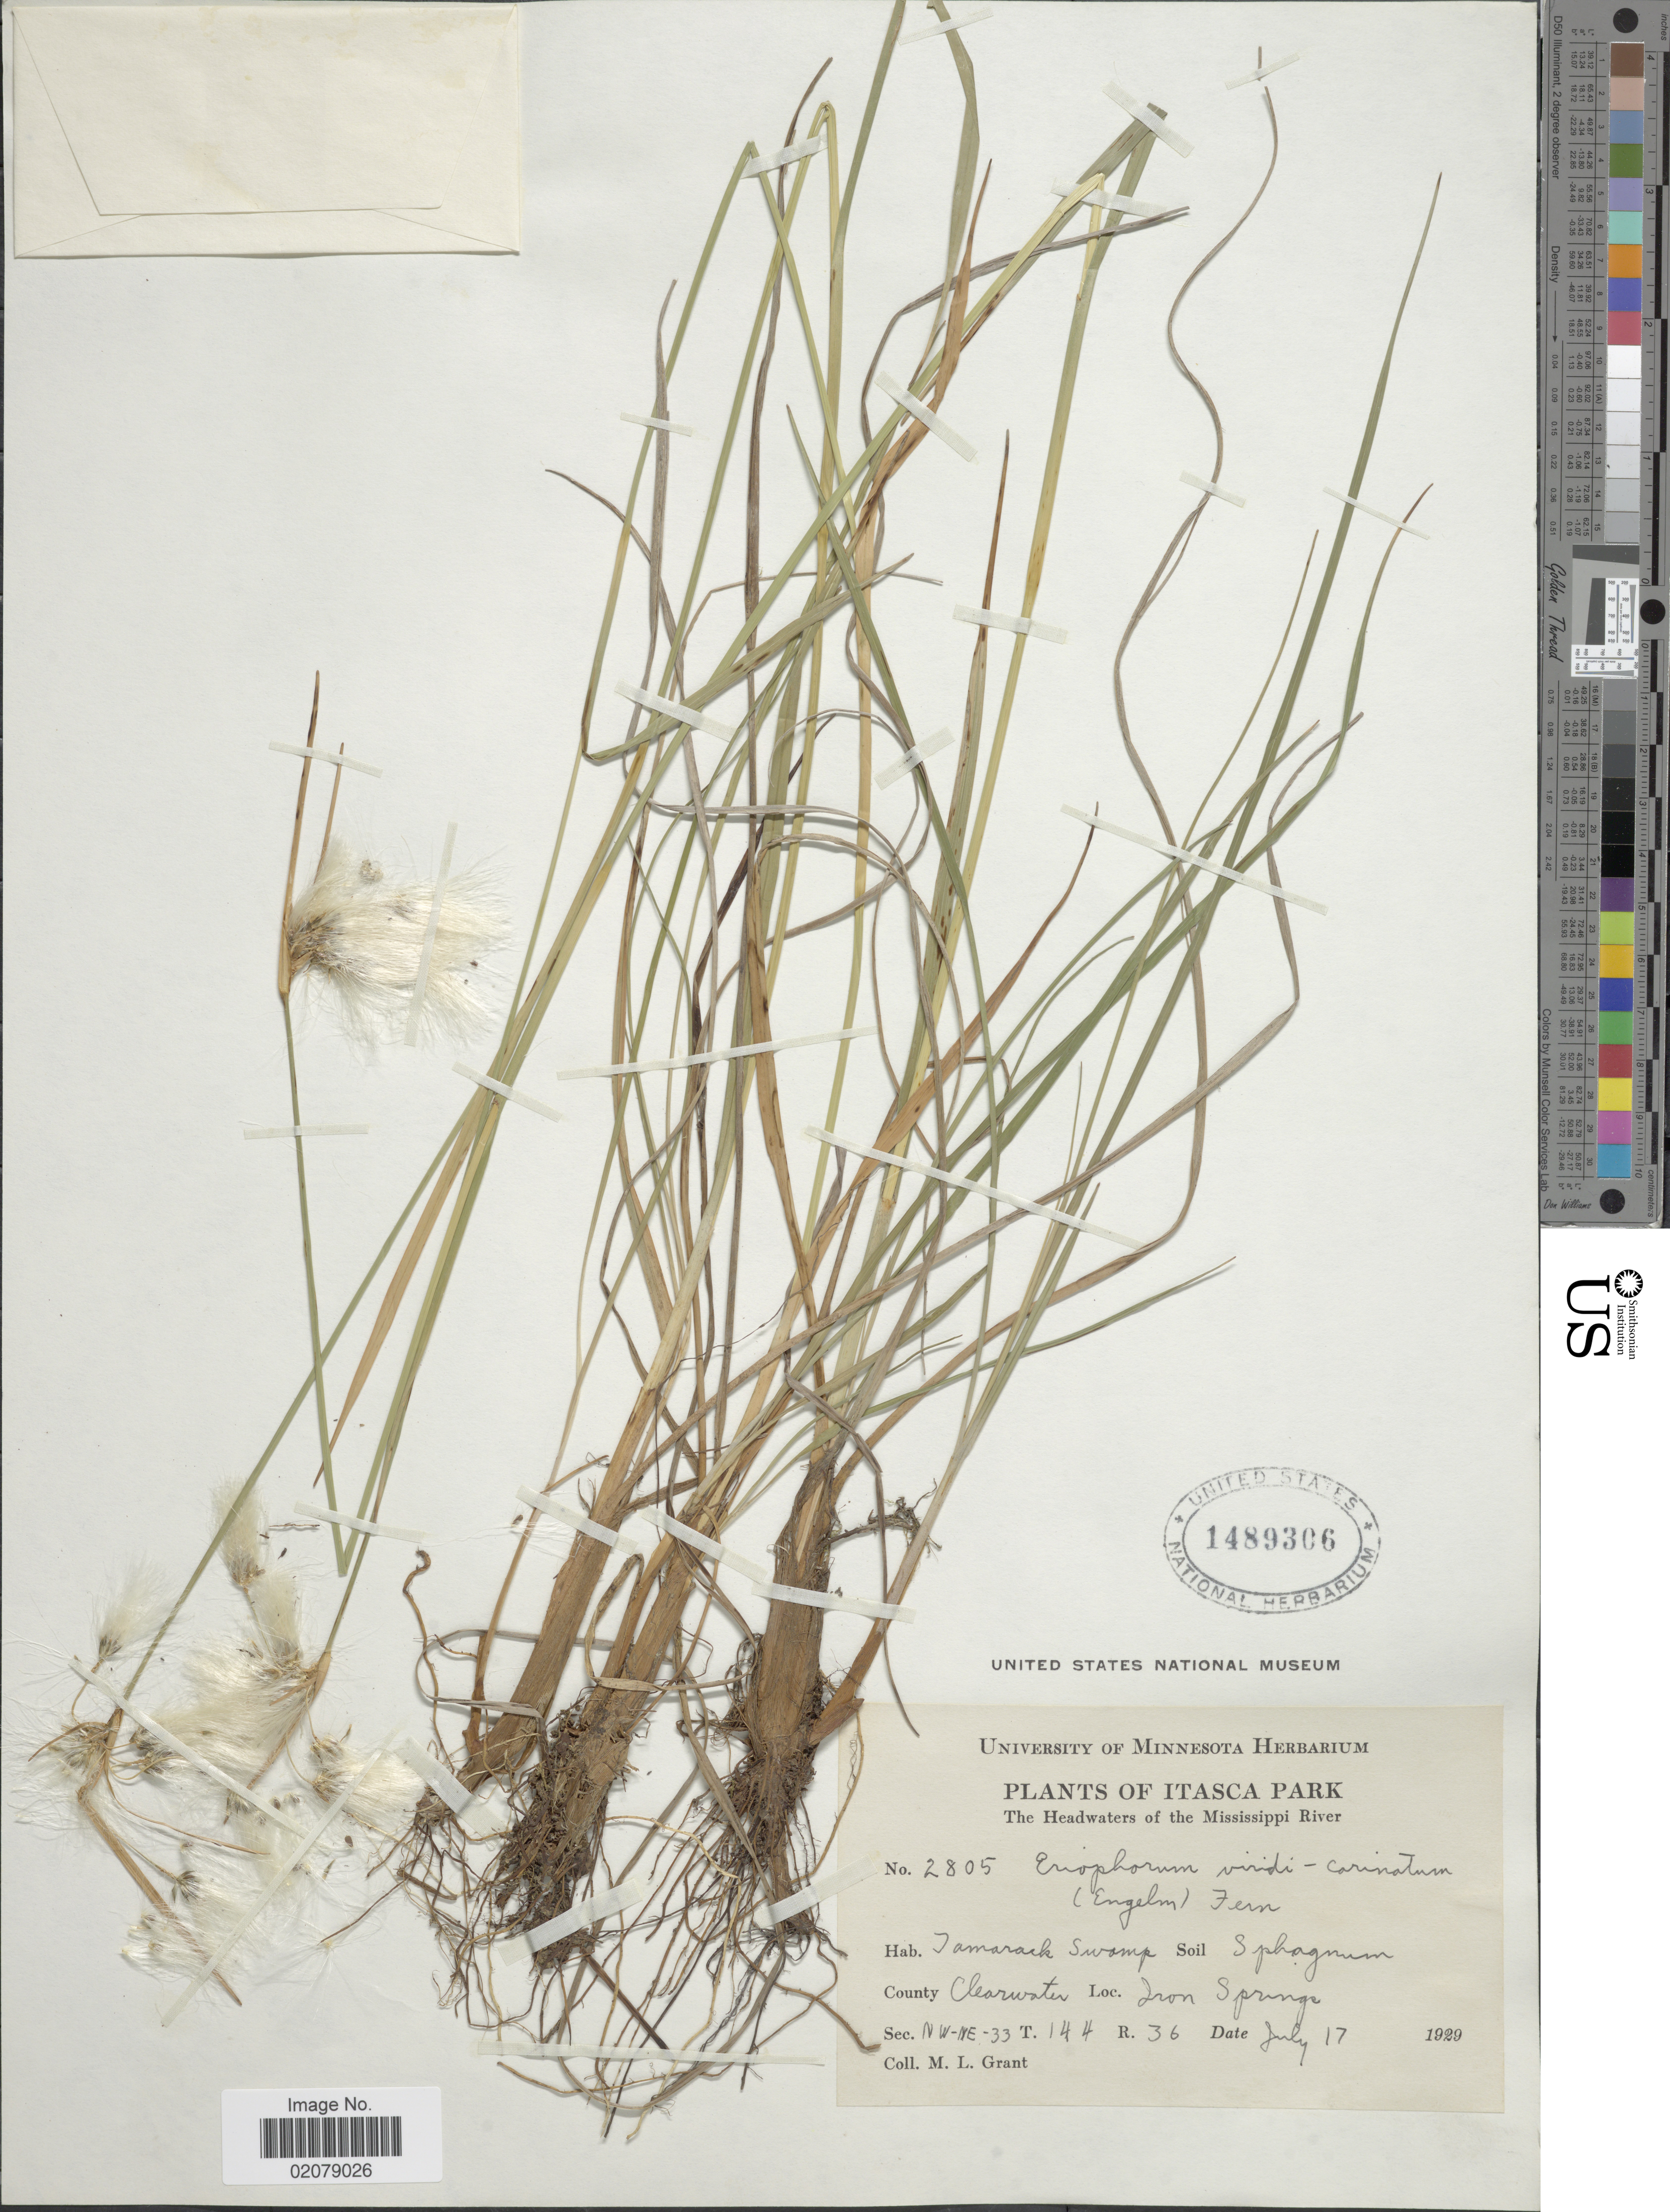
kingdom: Plantae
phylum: Tracheophyta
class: Liliopsida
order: Poales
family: Cyperaceae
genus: Eriophorum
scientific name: Eriophorum viridicarinatum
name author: (Englem.) Fernald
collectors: M. L. Grant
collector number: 2805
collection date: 1929-07-17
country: United States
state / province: Minnesota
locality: Itasca Park, The Headwaters of the Mississippi River, County Clearwater, Iron Springs , NW-NE-33 T. 144 R.36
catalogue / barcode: US 1489306